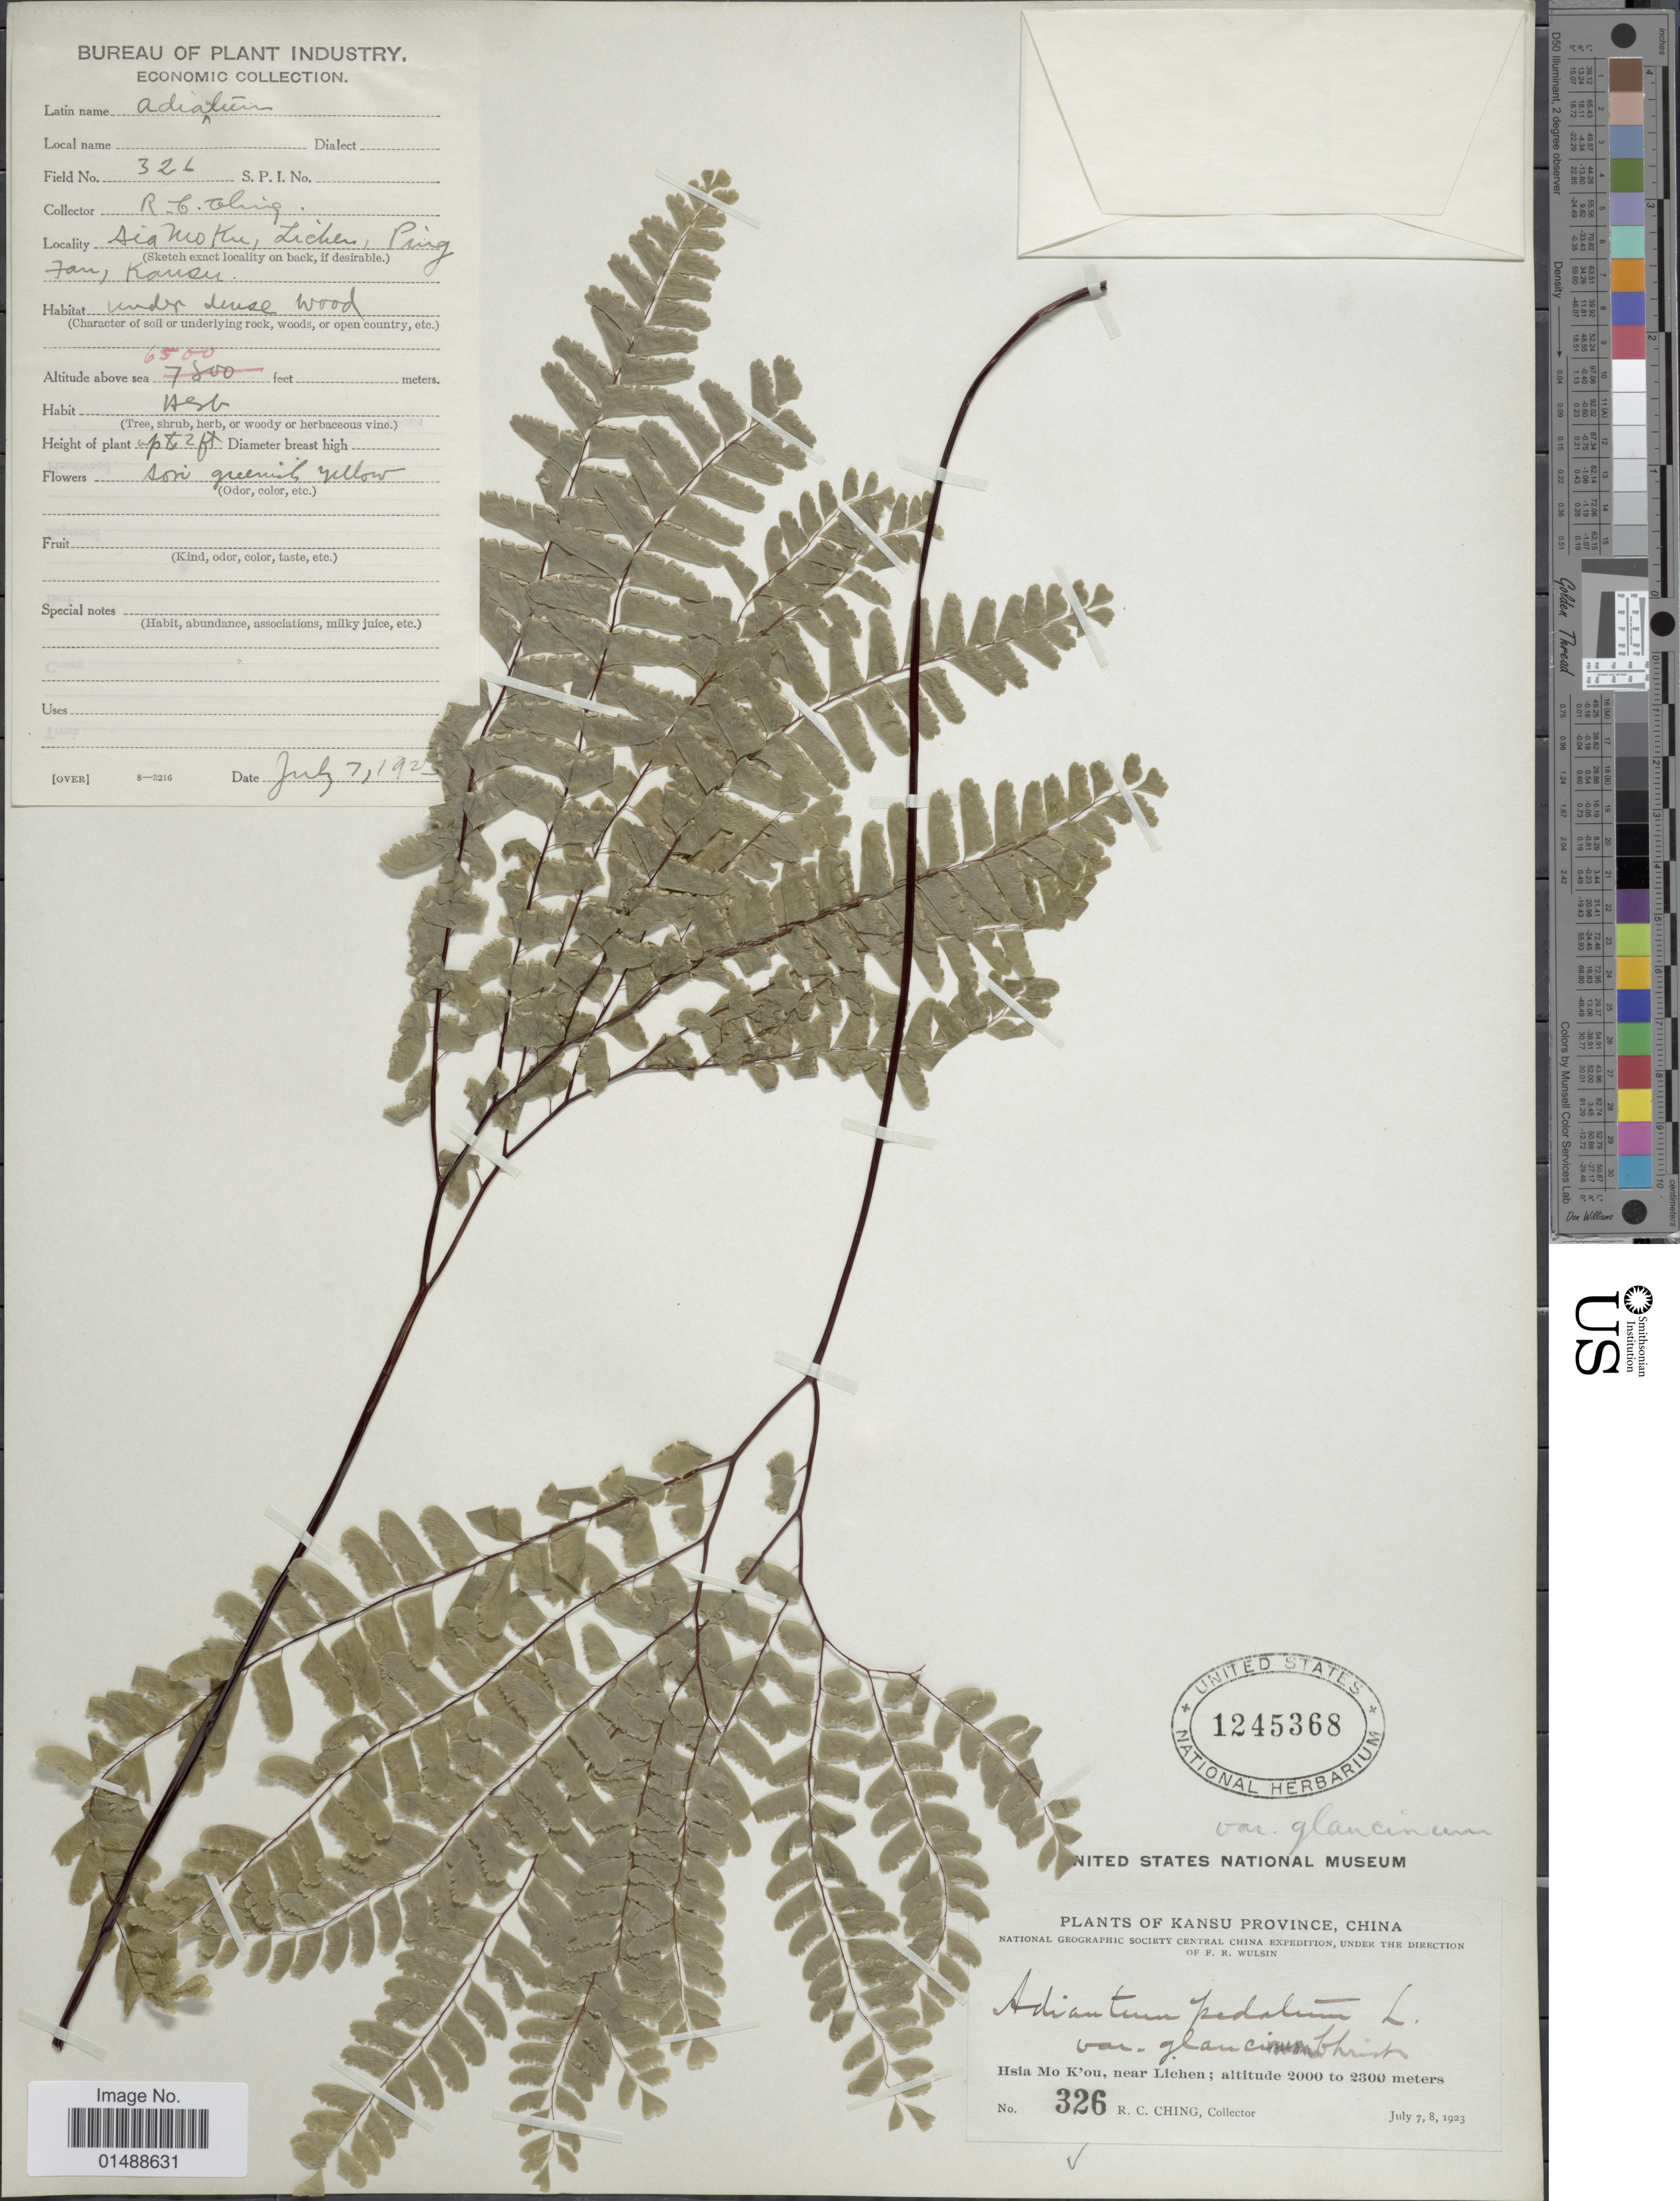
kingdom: Plantae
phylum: Tracheophyta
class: Polypodiopsida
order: Polypodiales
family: Pteridaceae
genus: Adiantum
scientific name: Adiantum pedatum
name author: L.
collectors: R. C. Ching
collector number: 326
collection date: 1923-07-07/1923-07-08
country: China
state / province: Gansu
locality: Kansu Province, China, Hsia Mo K'ou, near Lichen.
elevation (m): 1981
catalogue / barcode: US 1245368